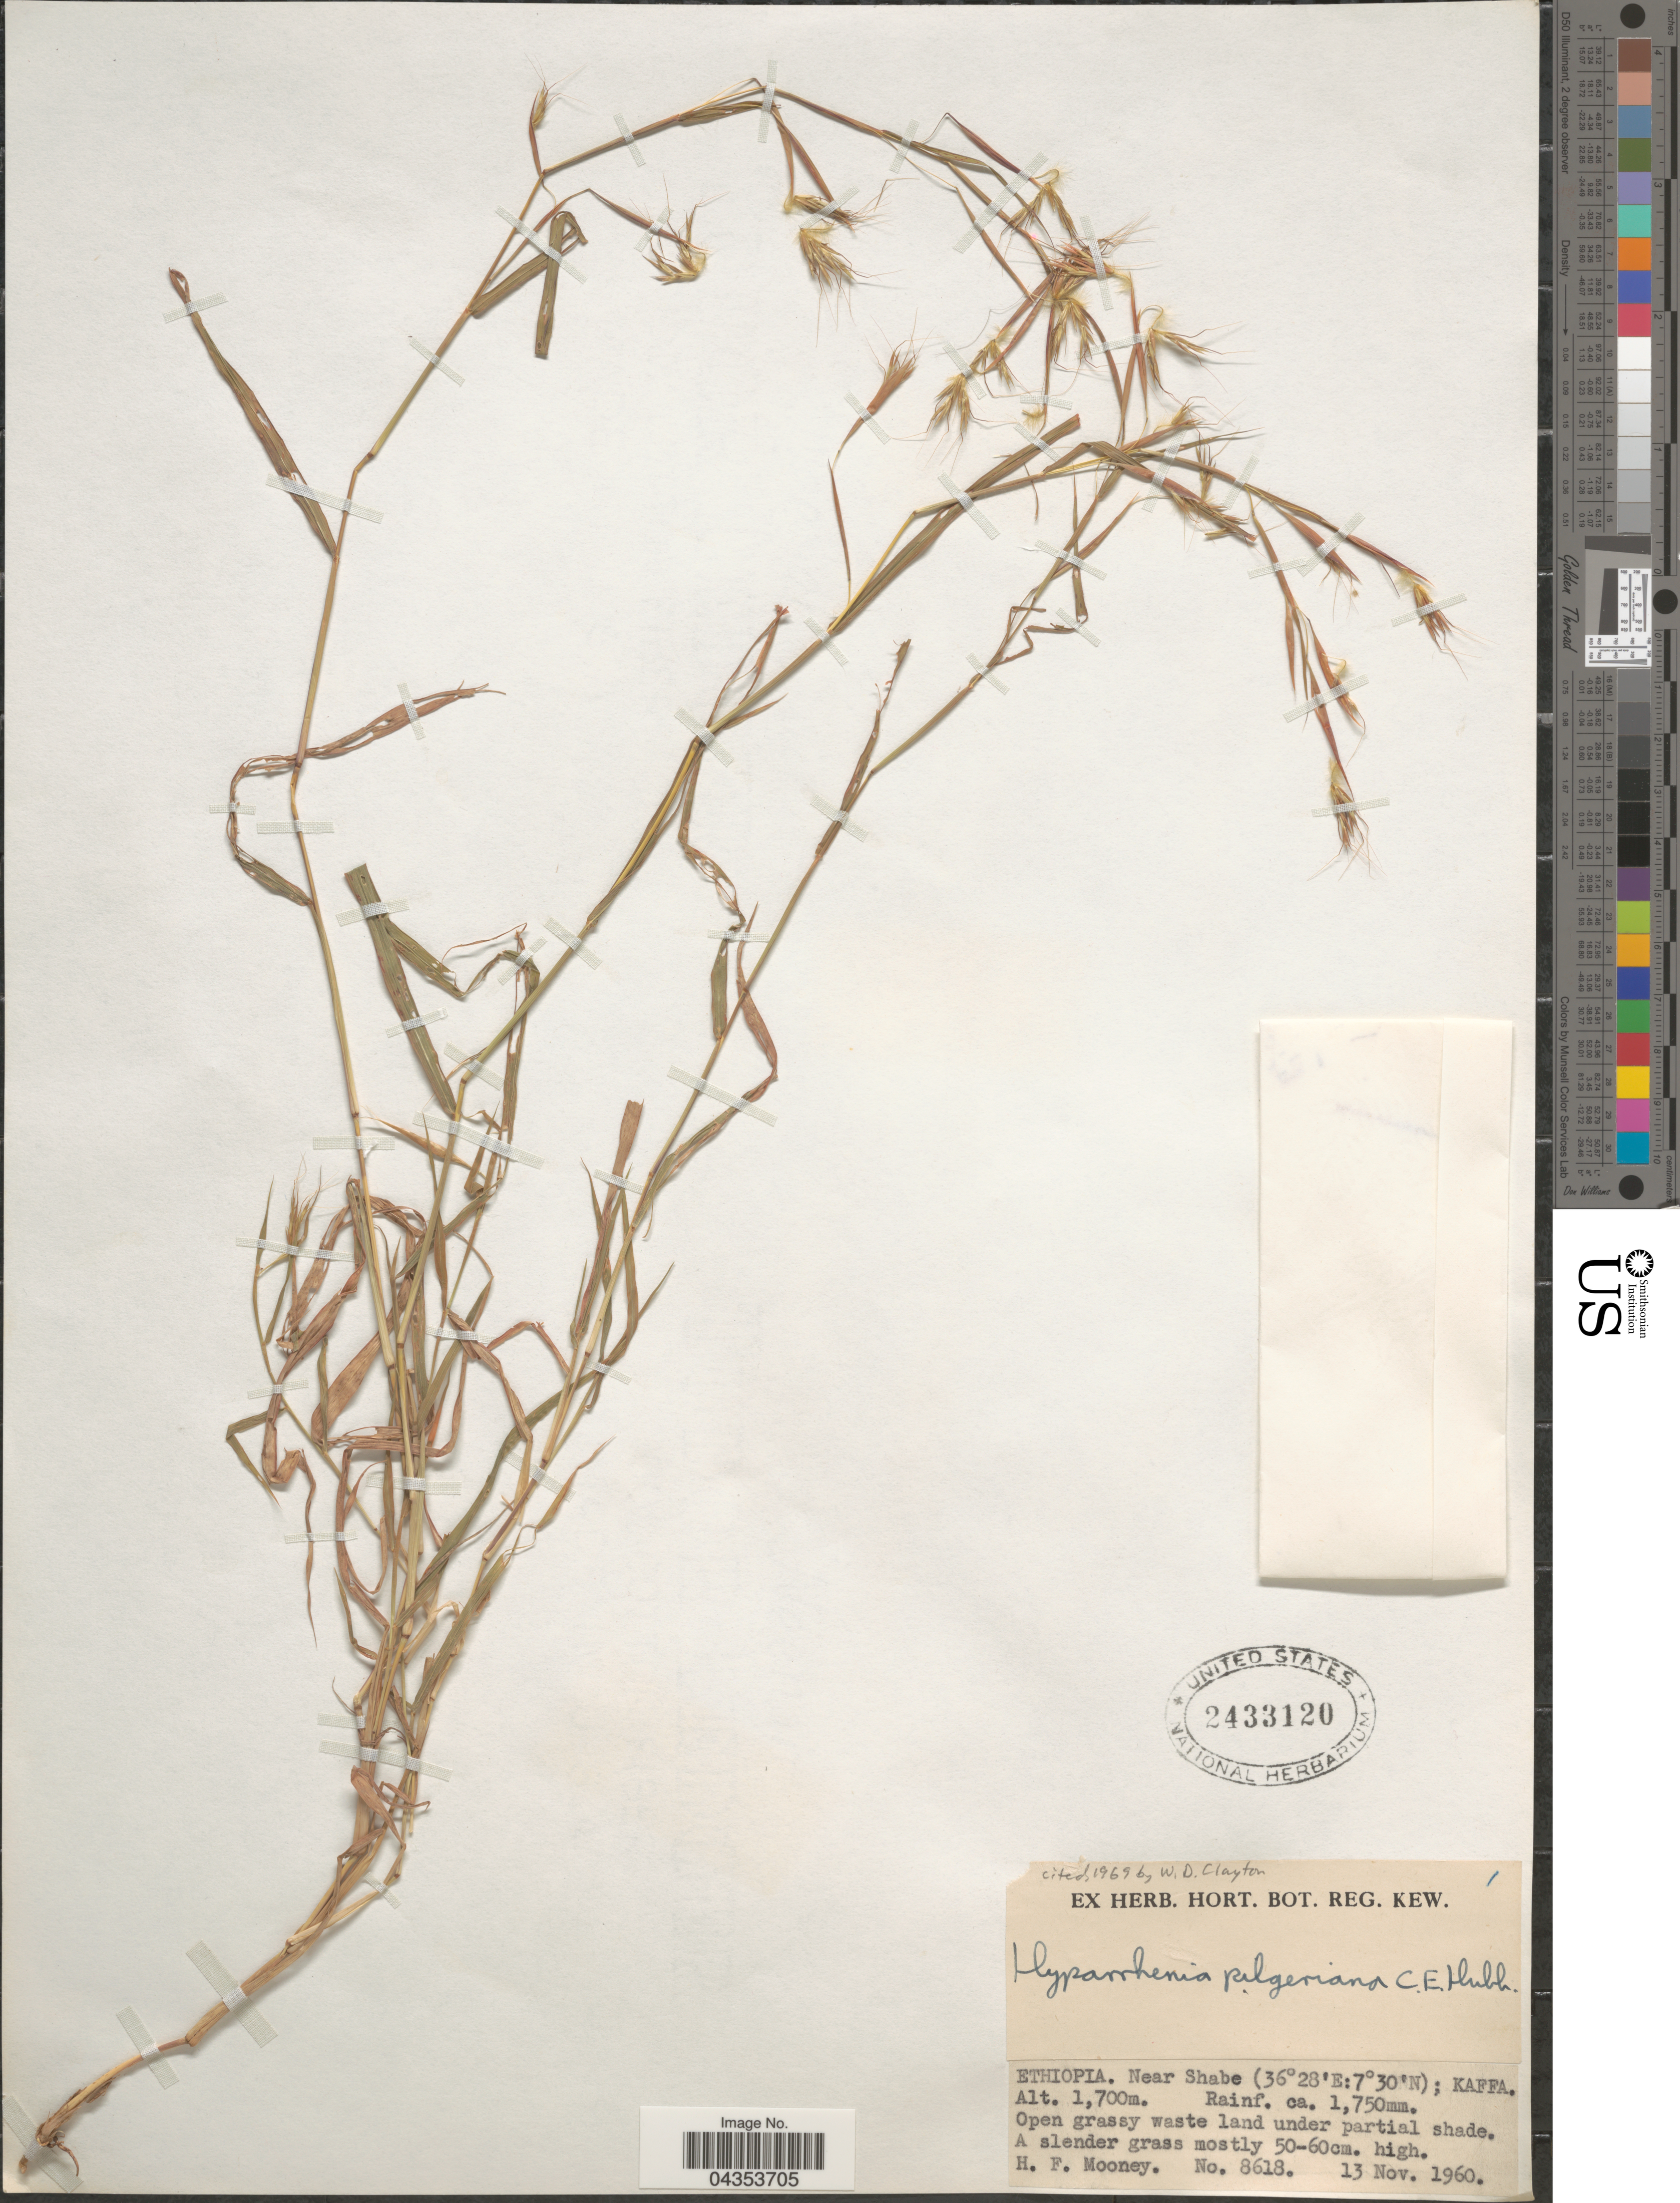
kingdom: Plantae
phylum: Tracheophyta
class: Liliopsida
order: Poales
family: Poaceae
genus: Hyparrhenia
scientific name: Hyparrhenia pilgeriana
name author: C.E. Hubb.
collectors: H. Mooney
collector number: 8618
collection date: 1960-11-13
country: Ethiopia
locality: Near Shabe; Kaffa.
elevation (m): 1700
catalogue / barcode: US 2433120